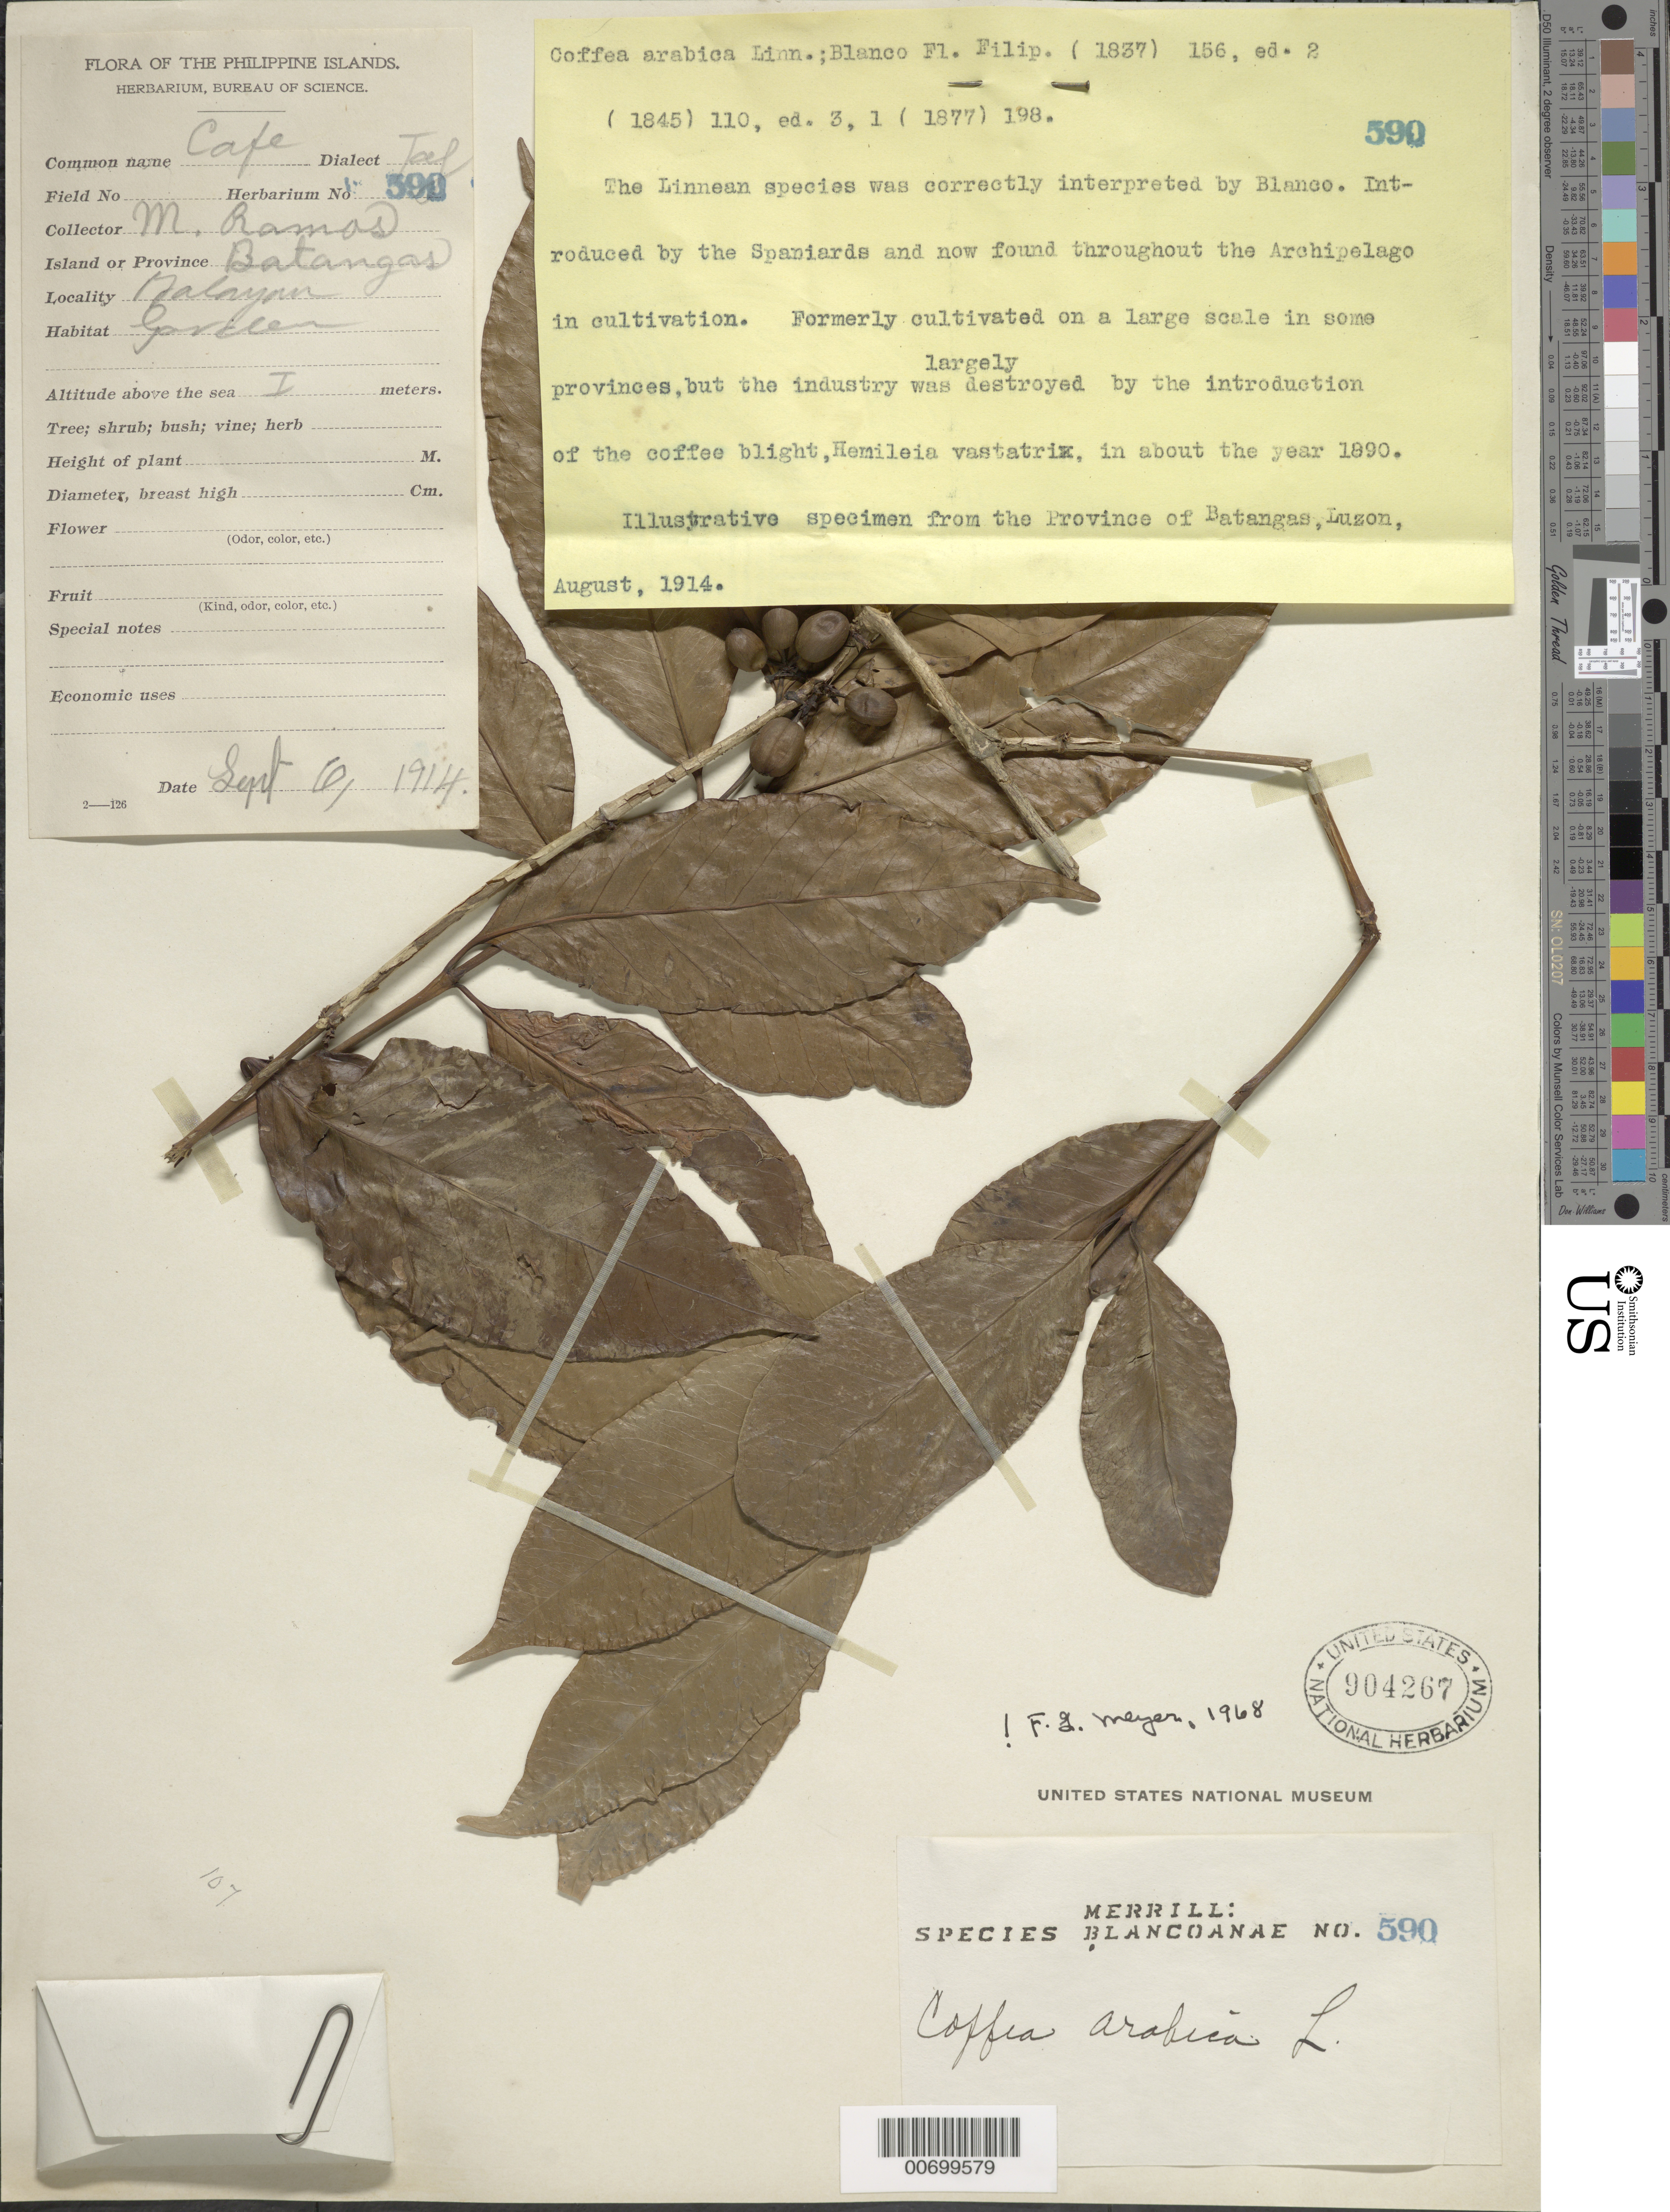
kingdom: Plantae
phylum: Tracheophyta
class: Magnoliopsida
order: Gentianales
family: Rubiaceae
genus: Coffea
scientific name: Coffea arabica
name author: L.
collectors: M. Ramos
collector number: Sp. Blancoan. 0590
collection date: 1914-08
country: Philippines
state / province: Calabarzon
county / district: Batangas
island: Luzon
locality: Balayan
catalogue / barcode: US 904267